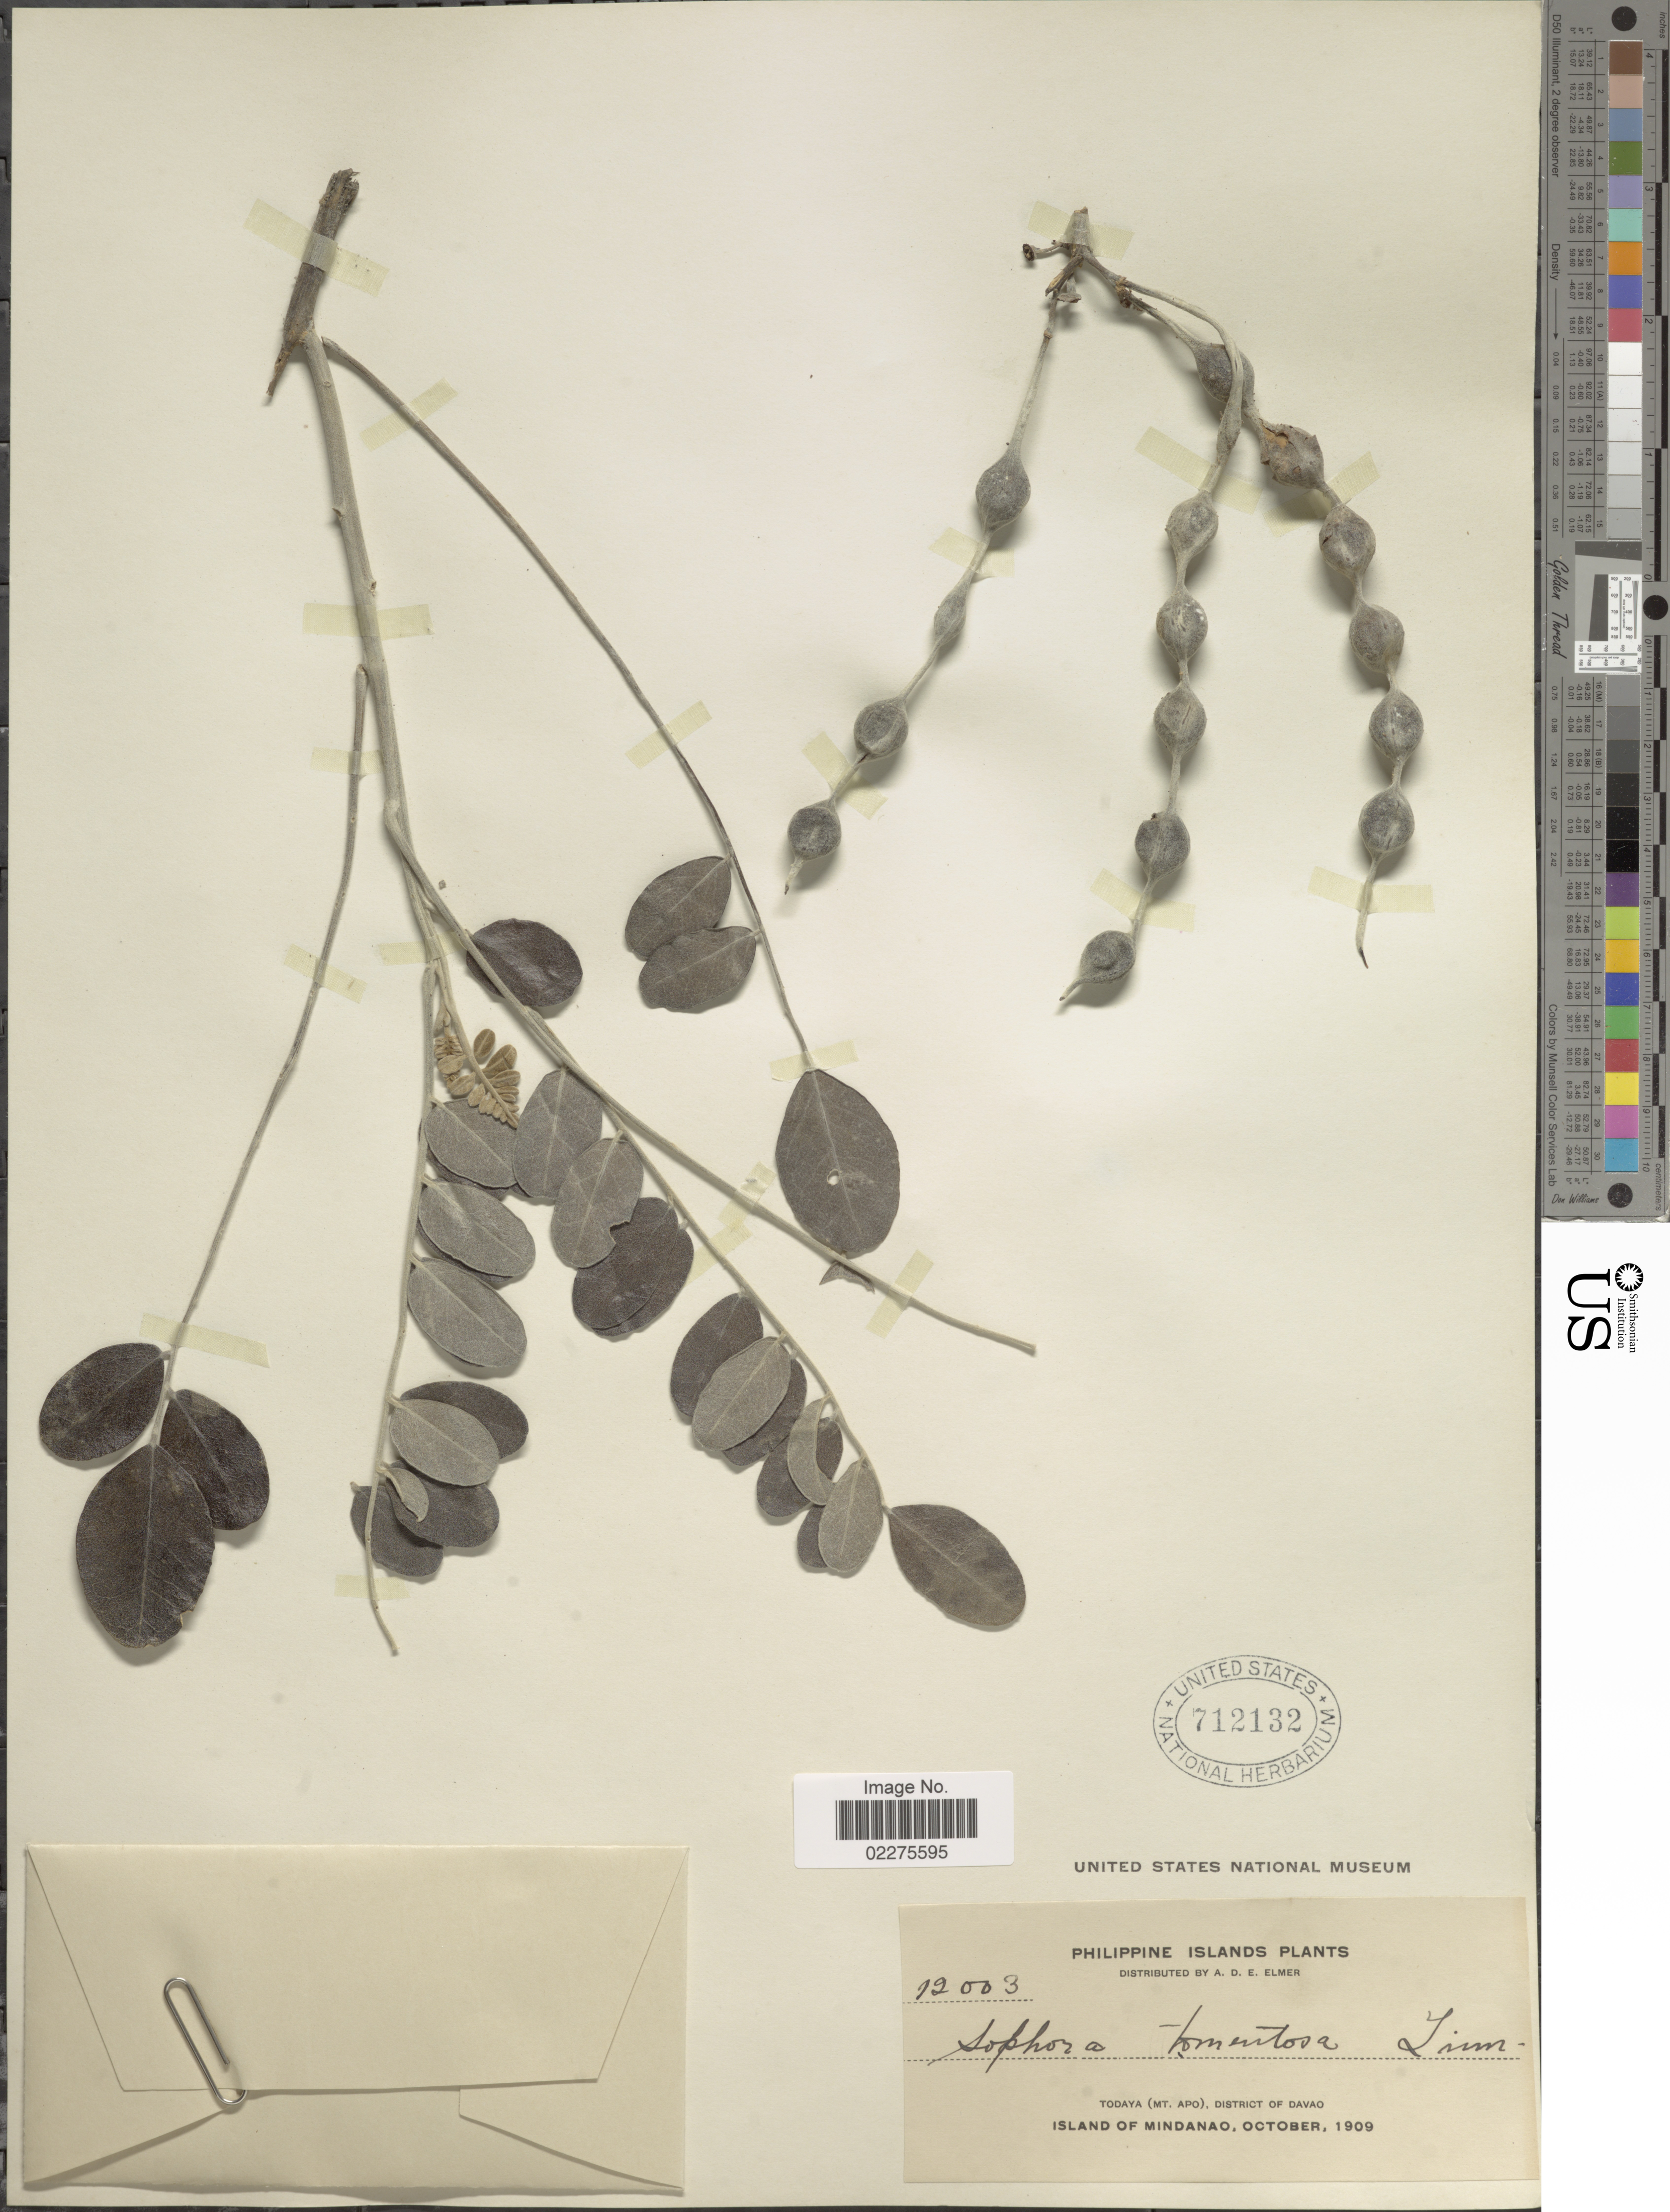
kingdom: Plantae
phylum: Tracheophyta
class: Magnoliopsida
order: Fabales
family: Fabaceae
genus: Sophora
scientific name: Sophora tomentosa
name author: L.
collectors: A. D. E. Elmer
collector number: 12003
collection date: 1909-10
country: Philippines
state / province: Davao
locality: Philippine Islands. Todaya (Mt. Apo), Island of Mindanao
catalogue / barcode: US 712132